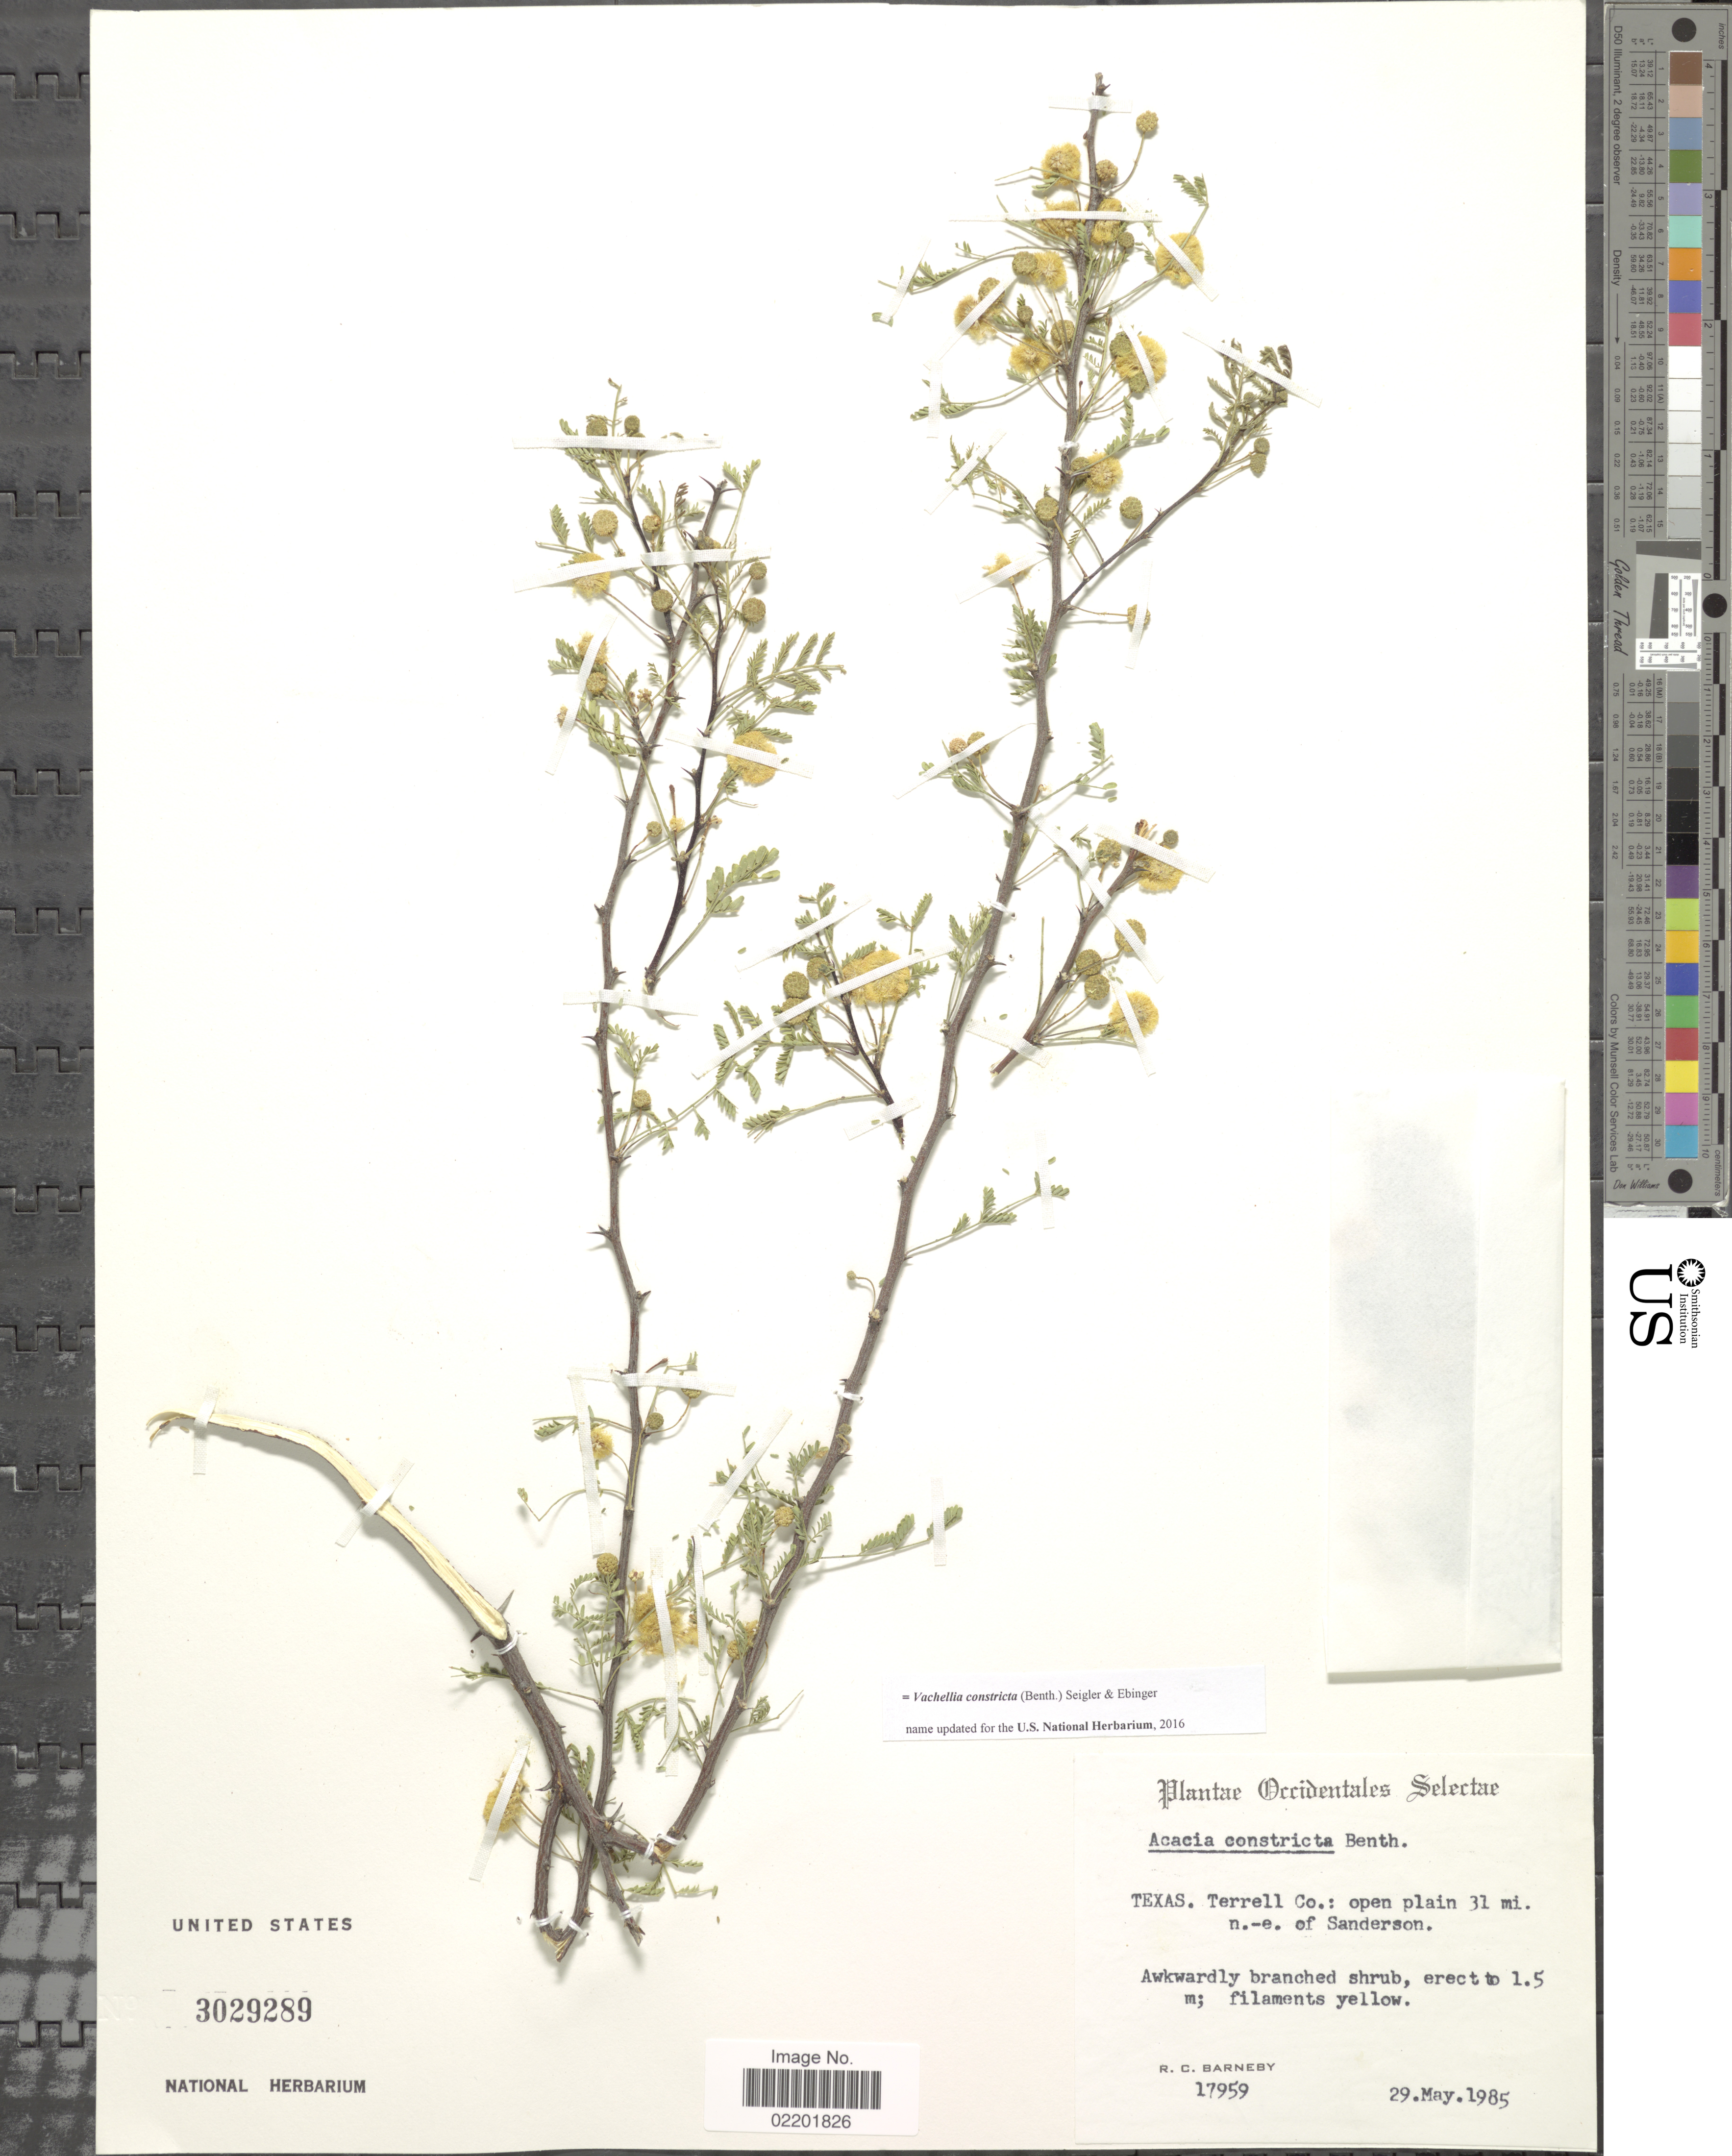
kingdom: Plantae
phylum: Tracheophyta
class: Magnoliopsida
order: Fabales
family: Fabaceae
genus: Vachellia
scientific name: Vachellia constricta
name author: (Benth.) Seigler & Ebinger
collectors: R. C. Barneby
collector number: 17959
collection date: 1985-05-29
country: United States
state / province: Texas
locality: Terrell Co., open plain 31 mi n.-e. of Sanderson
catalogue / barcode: US 3029289